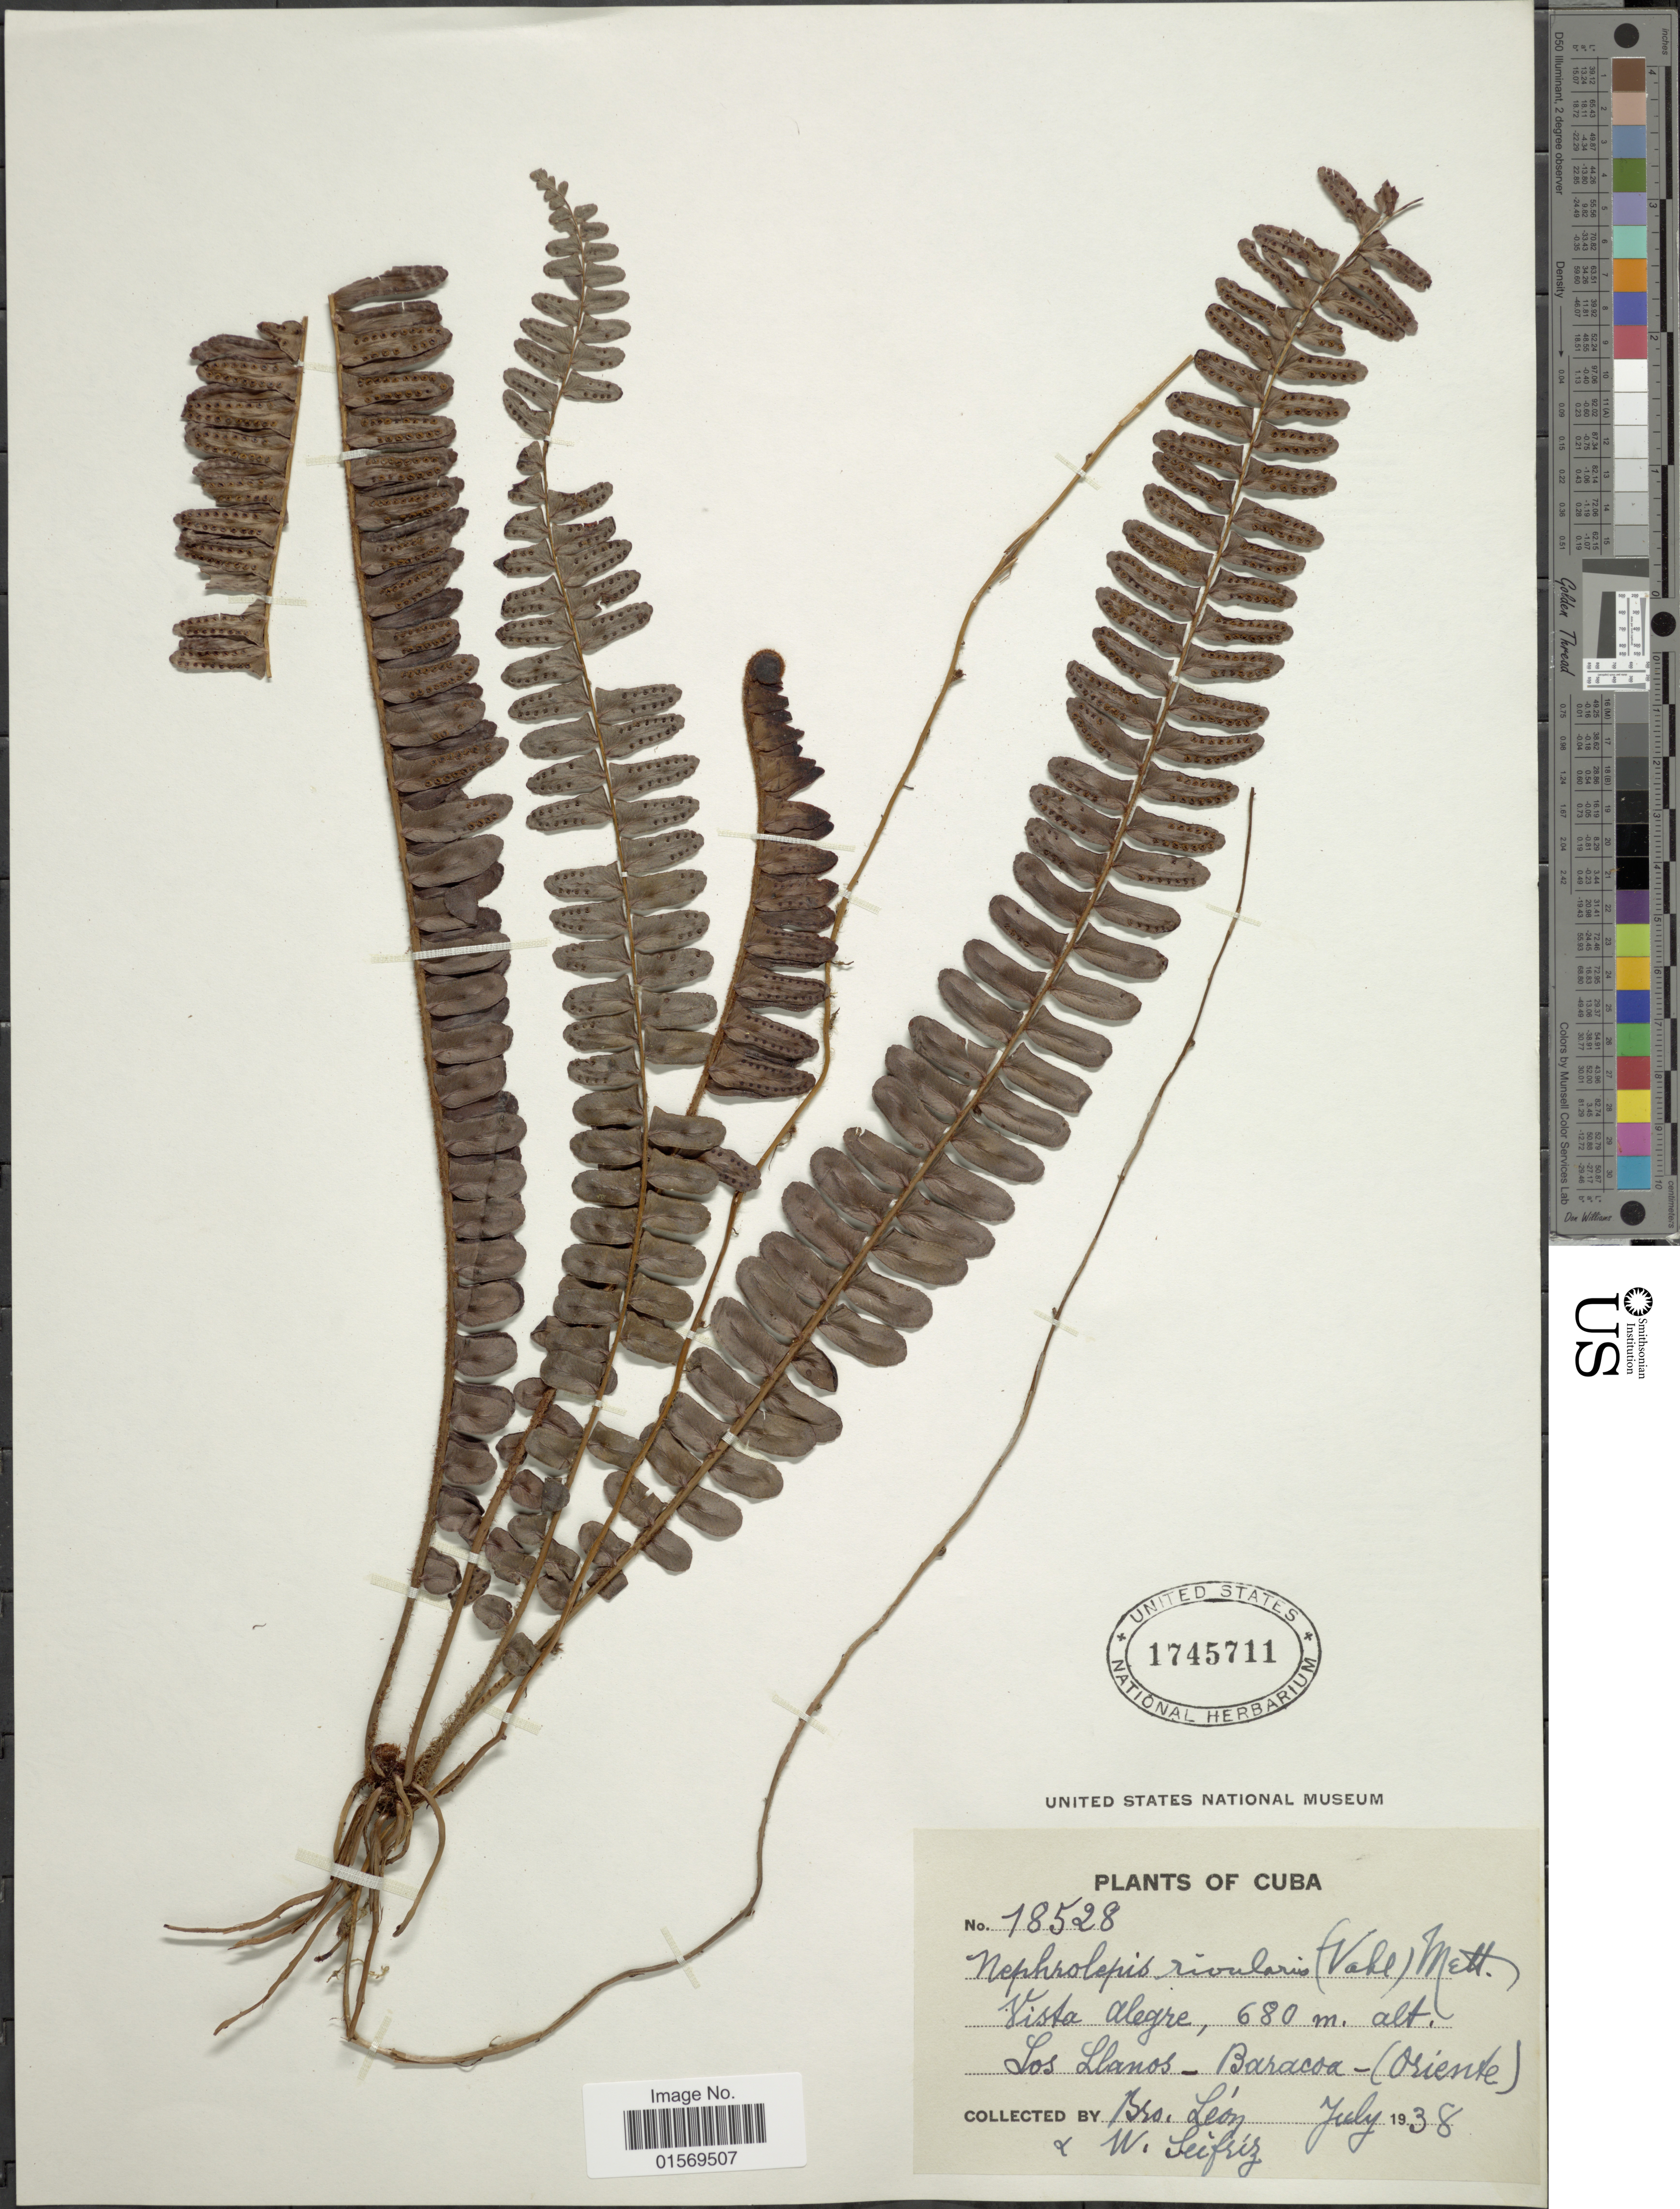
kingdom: Plantae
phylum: Tracheophyta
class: Polypodiopsida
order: Polypodiales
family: Nephrolepidaceae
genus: Nephrolepis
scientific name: Nephrolepis rivularis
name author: (Vahl) Mett. ex Krug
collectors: Bro. León & W. Seifriz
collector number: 18528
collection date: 1938-07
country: Cuba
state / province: Oriente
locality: Cuba, Vista Alegre, Los Llanos - Baracoa - (Oriente).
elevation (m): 680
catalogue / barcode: US 1745711